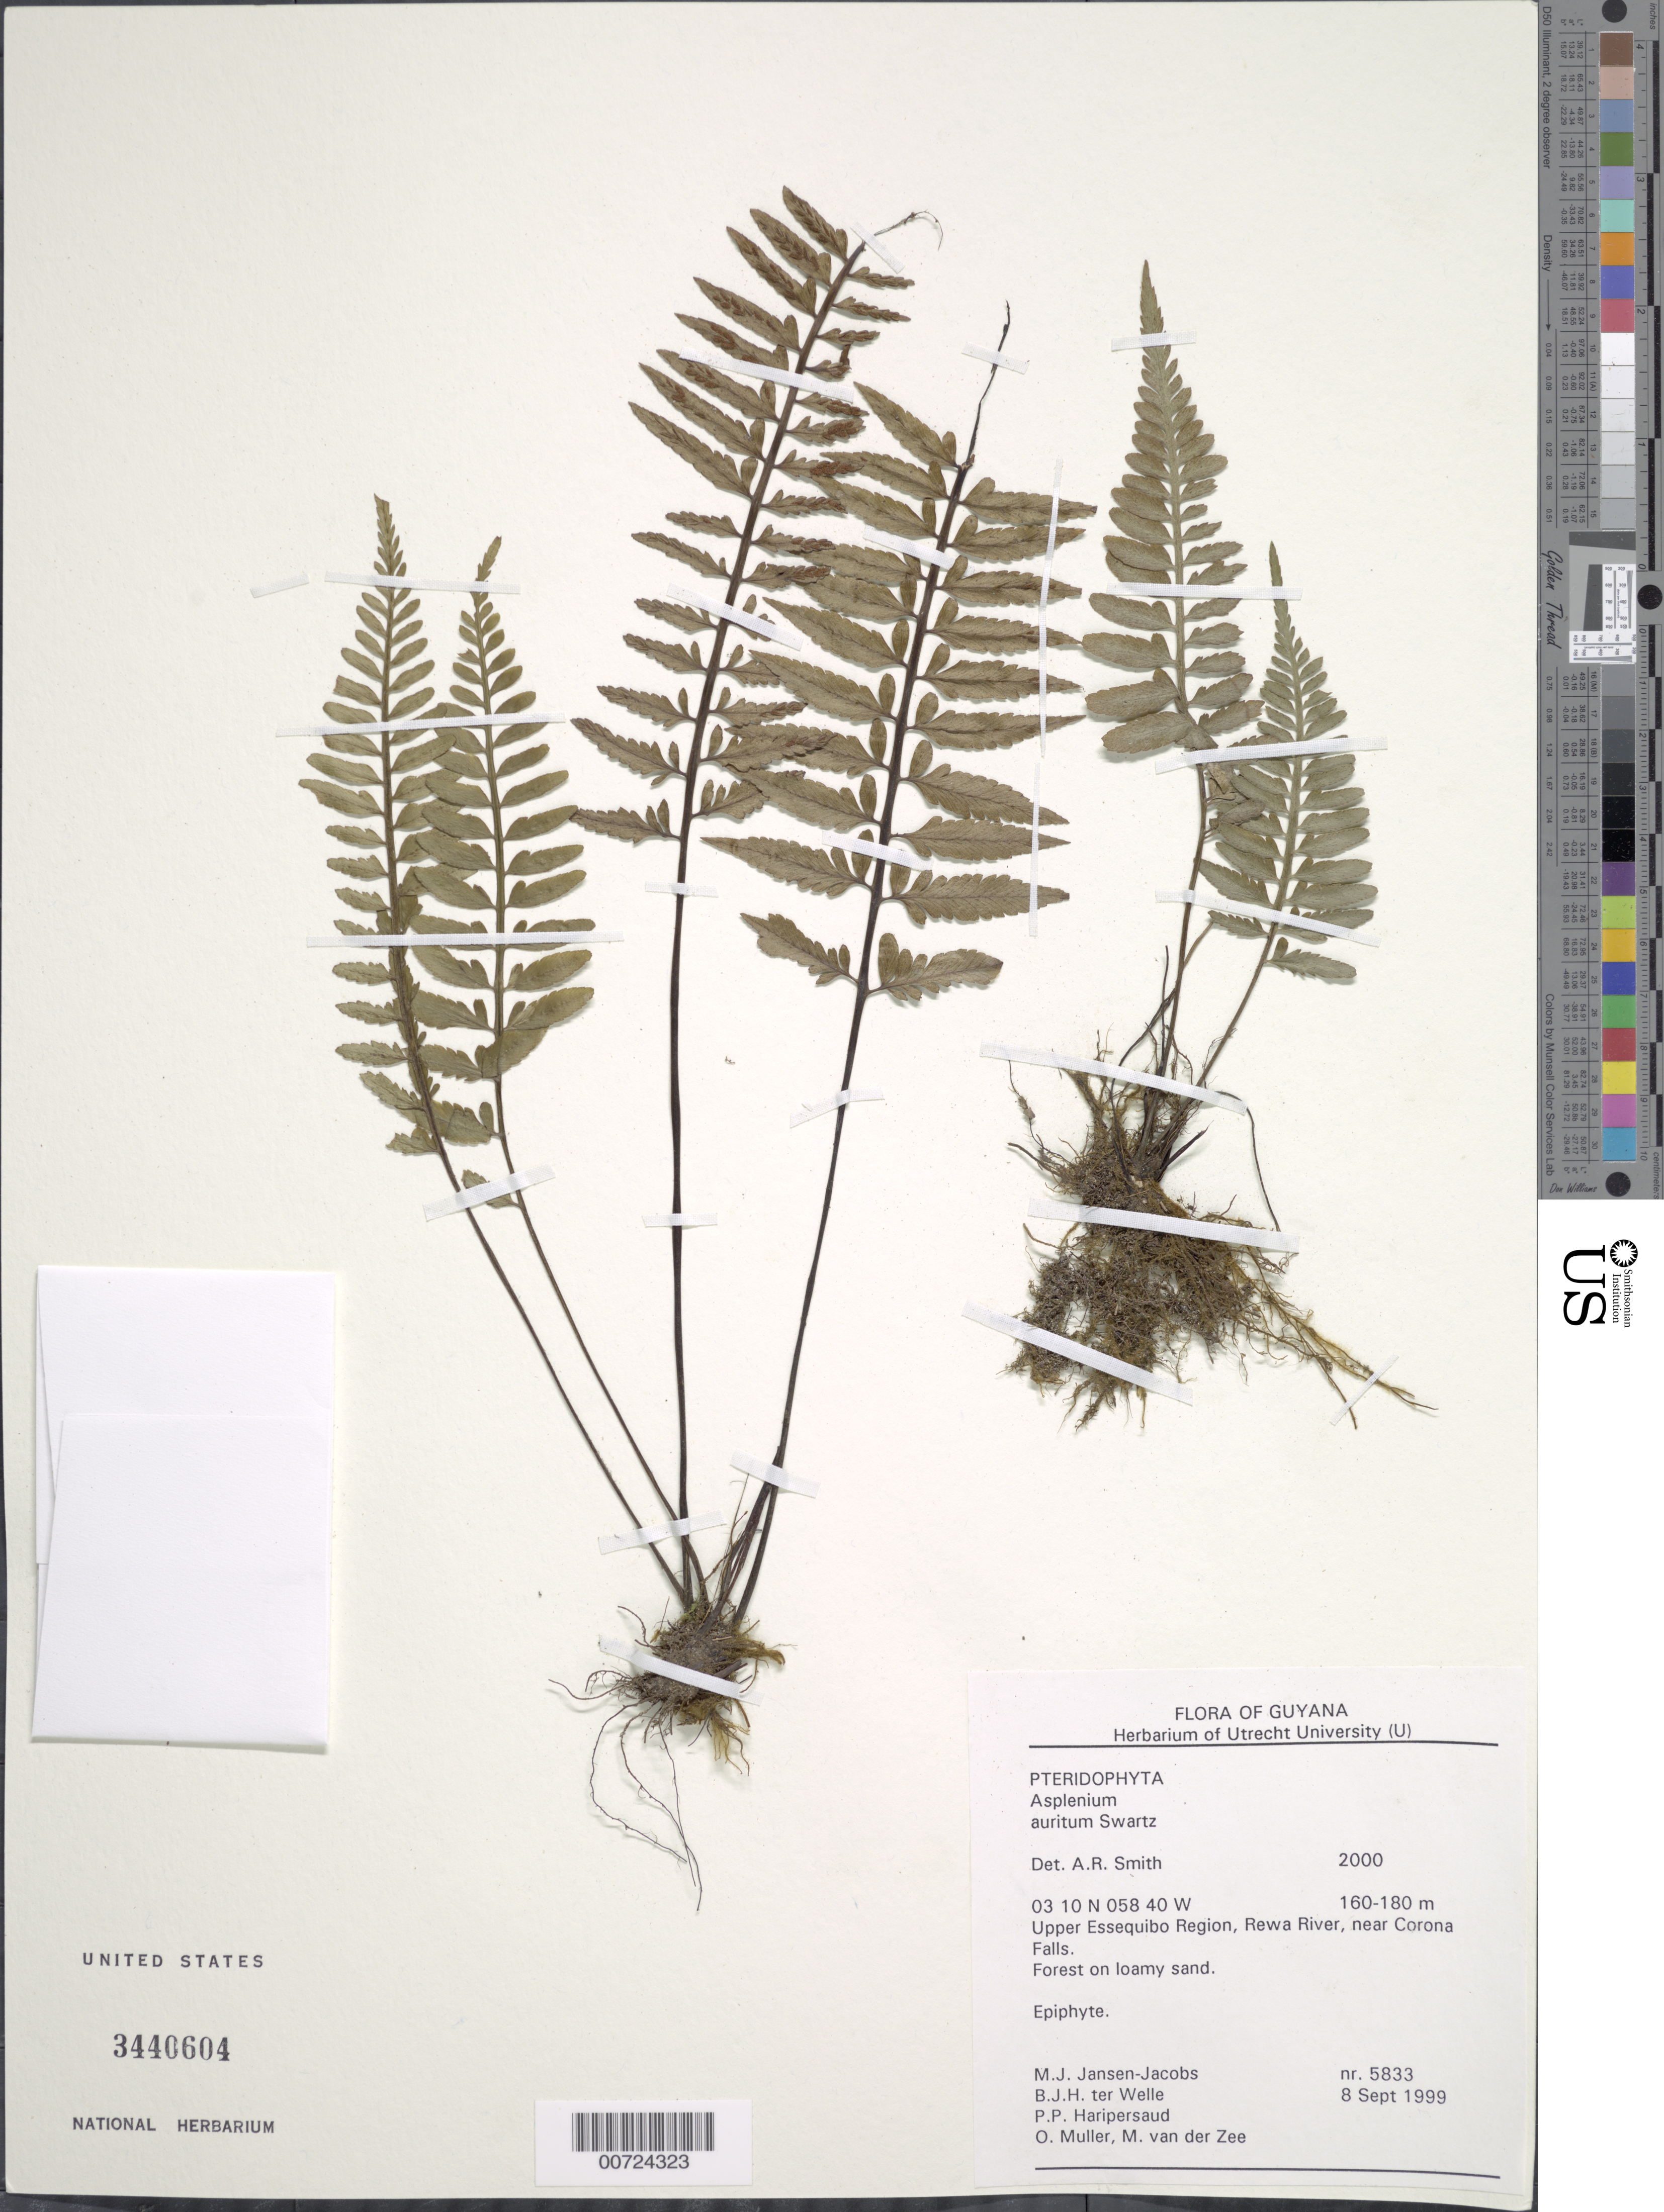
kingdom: Plantae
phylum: Tracheophyta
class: Polypodiopsida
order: Polypodiales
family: Aspleniaceae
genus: Asplenium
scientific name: Asplenium auritum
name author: Sw.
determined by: Smith, Alan R., (UC)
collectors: M. J. Jansen-Jacobs, B. Welle, P. Haripersaud, O. Muller & M. van der Zee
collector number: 5833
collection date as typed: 8-Sep-99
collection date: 1999-09-08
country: Guyana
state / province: U. Takutu-U. Essequibo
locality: Rewa River, near Corona Falls, Upper Essequibo Region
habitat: Forest on loamy sand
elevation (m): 160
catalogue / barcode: US 3440604